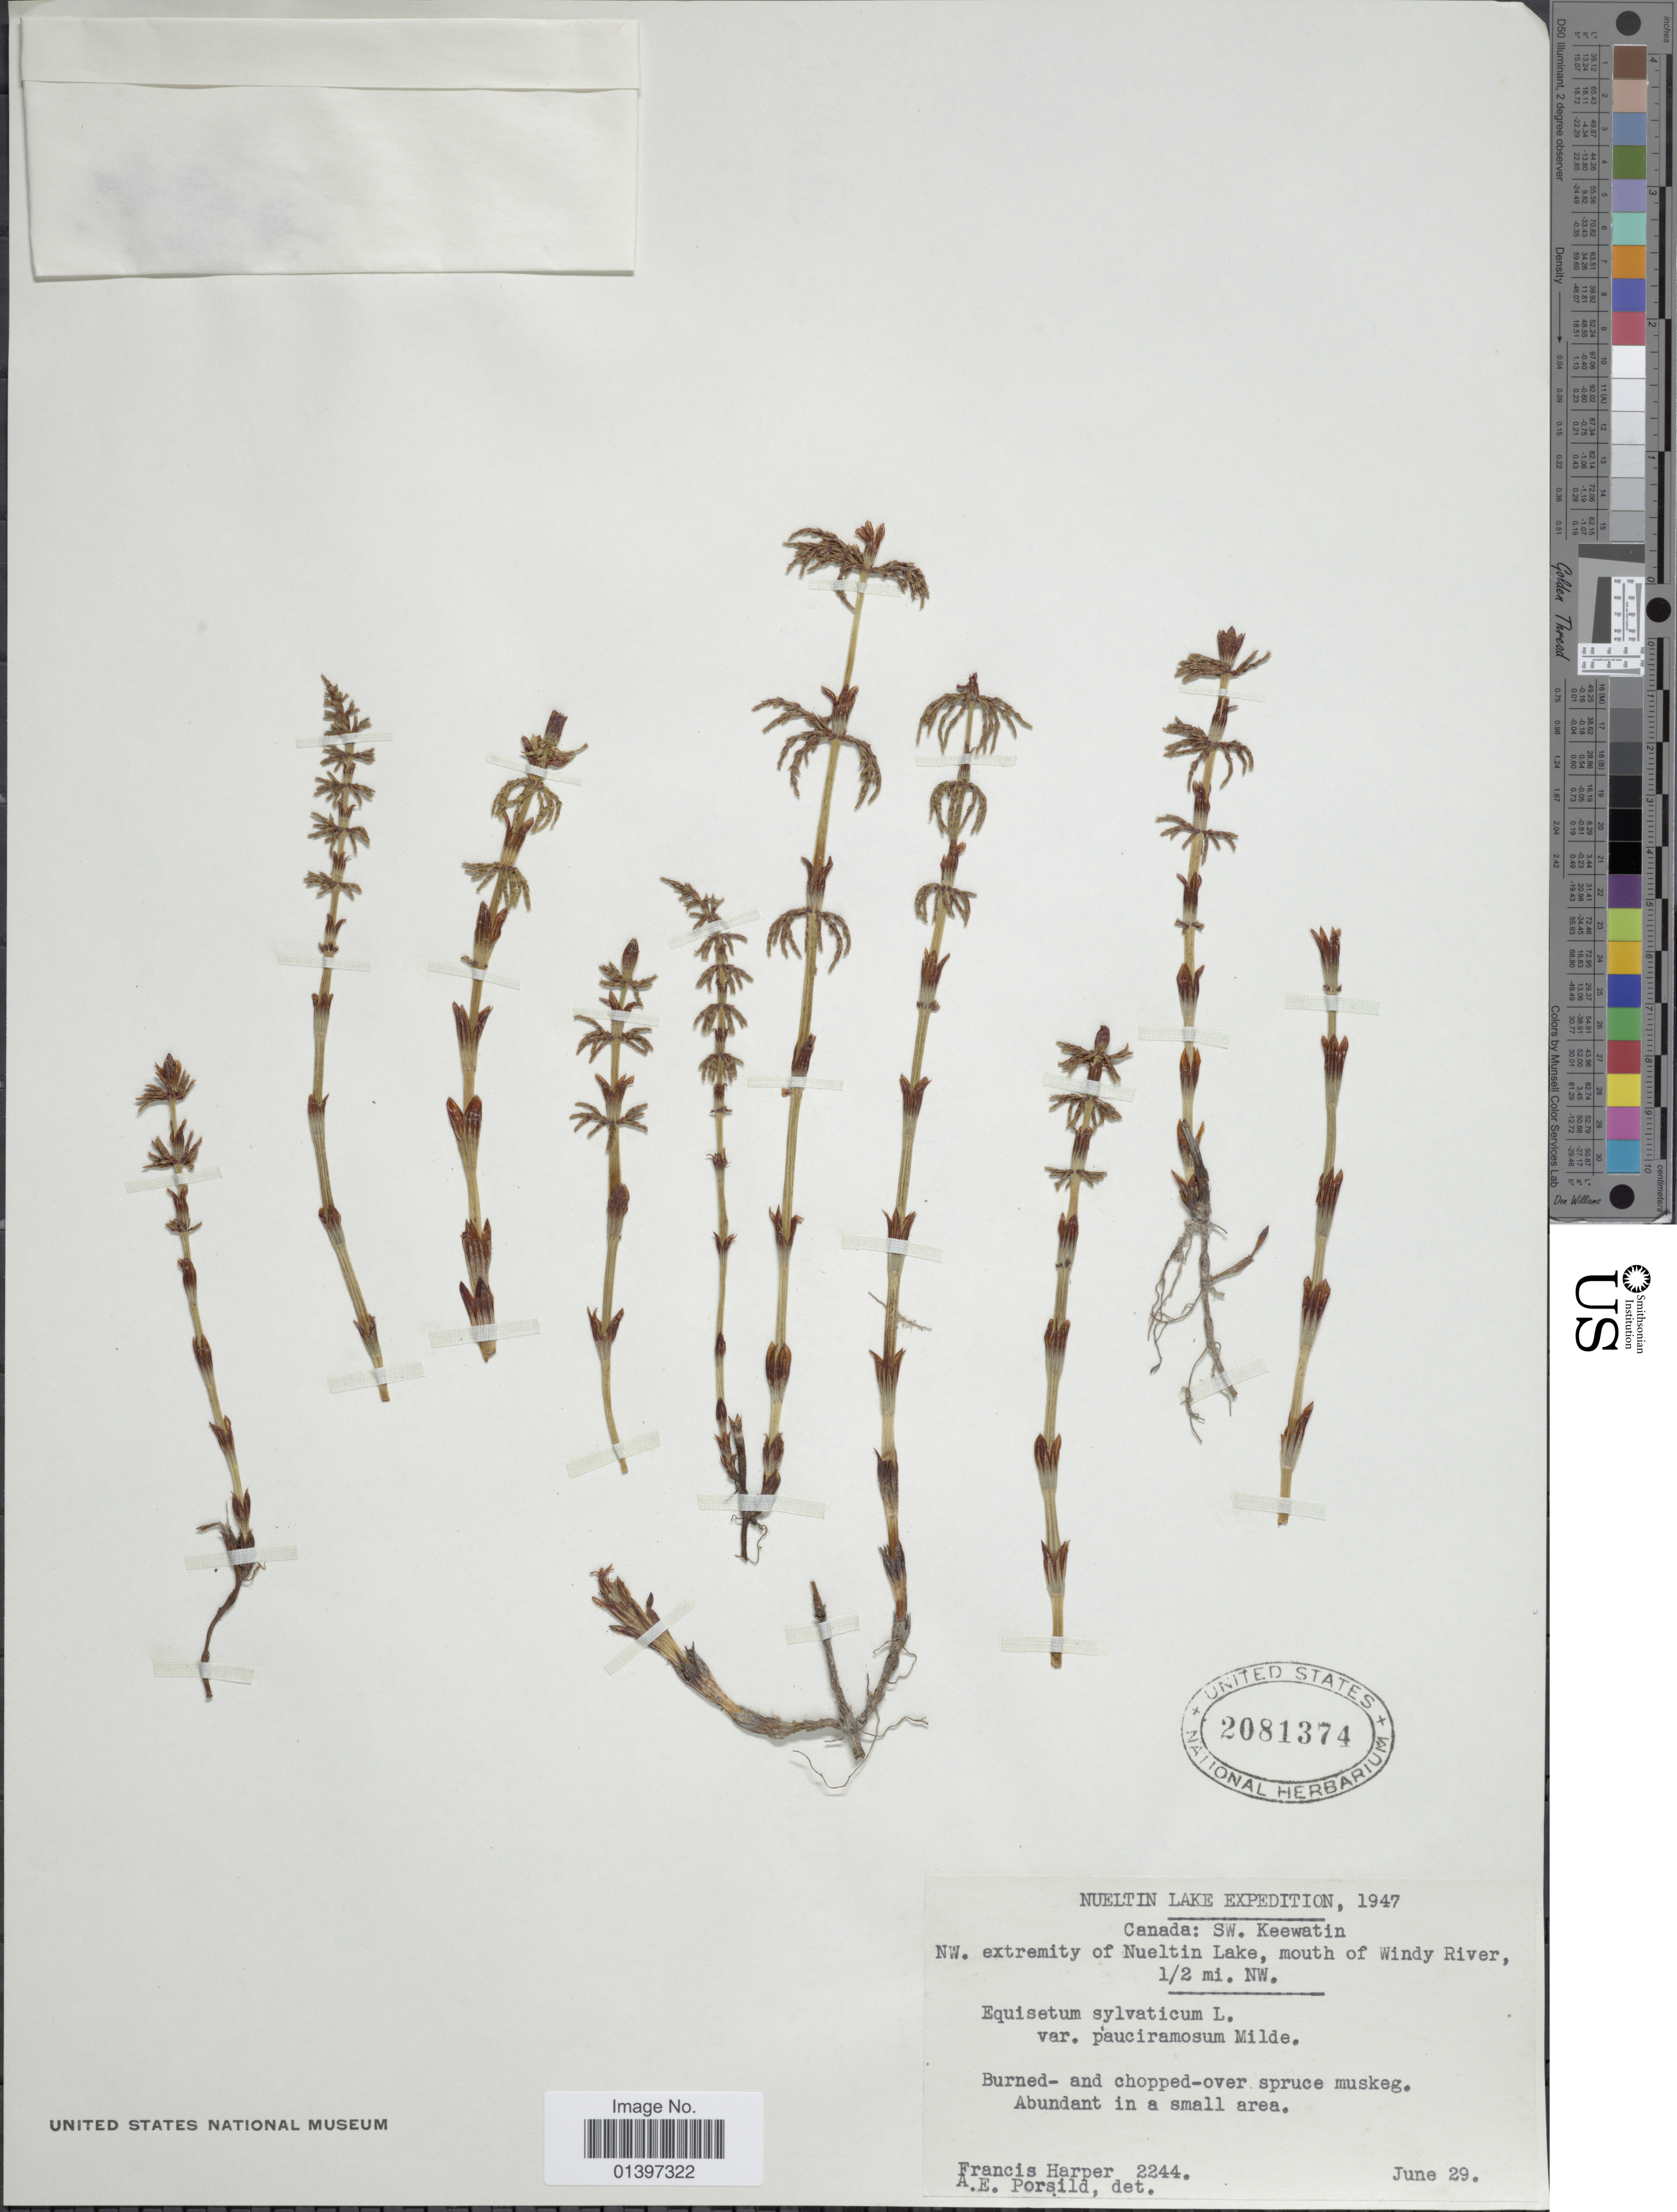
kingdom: Plantae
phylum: Tracheophyta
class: Polypodiopsida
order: Equisetales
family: Equisetaceae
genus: Equisetum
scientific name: Equisetum sylvaticum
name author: L.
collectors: F. Harper & A. E. Porsild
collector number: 2244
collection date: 1947-06-29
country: Canada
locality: Nueltin Lake, SW. Keewatin, NW. extremity of Nueltin Lake, mouth of Windy River, 1/2 mi, NW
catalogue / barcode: US 2081374